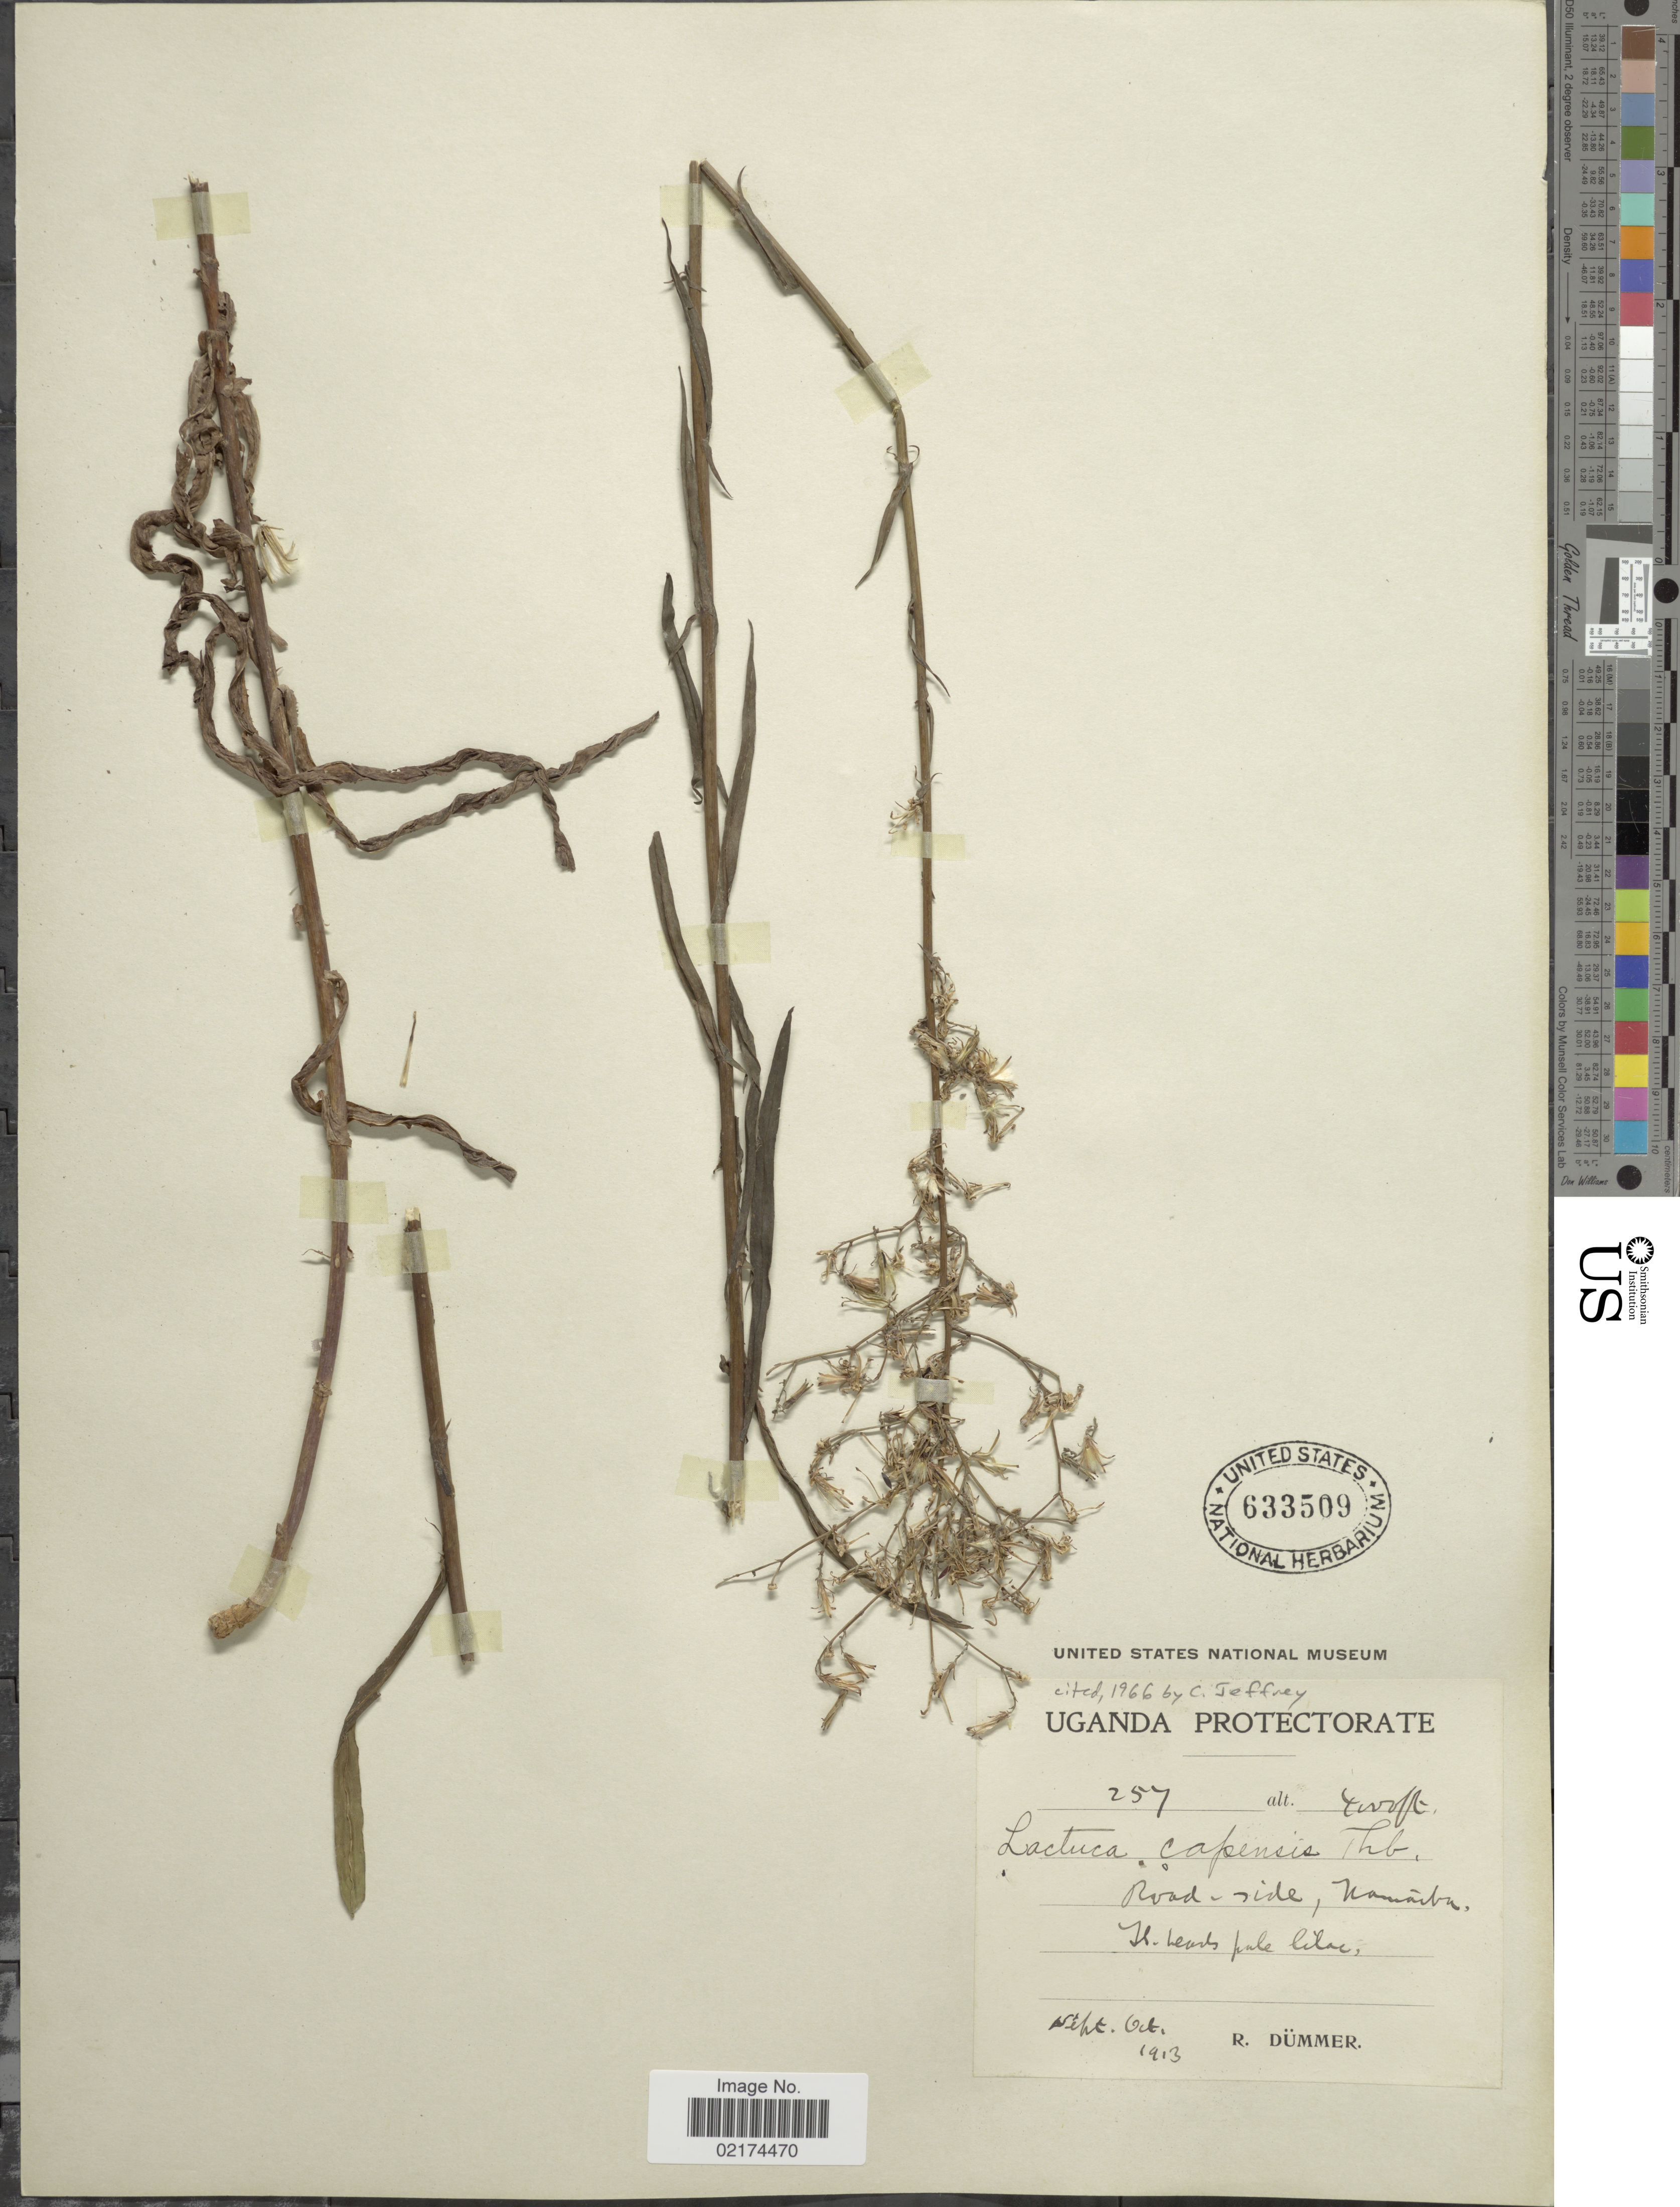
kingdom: Plantae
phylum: Tracheophyta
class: Magnoliopsida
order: Asterales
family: Asteraceae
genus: Lactuca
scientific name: Lactuca inermis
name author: Forssk.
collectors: R. A. Dümmer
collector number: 257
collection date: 1913-10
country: Uganda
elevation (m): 1219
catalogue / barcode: US 633509